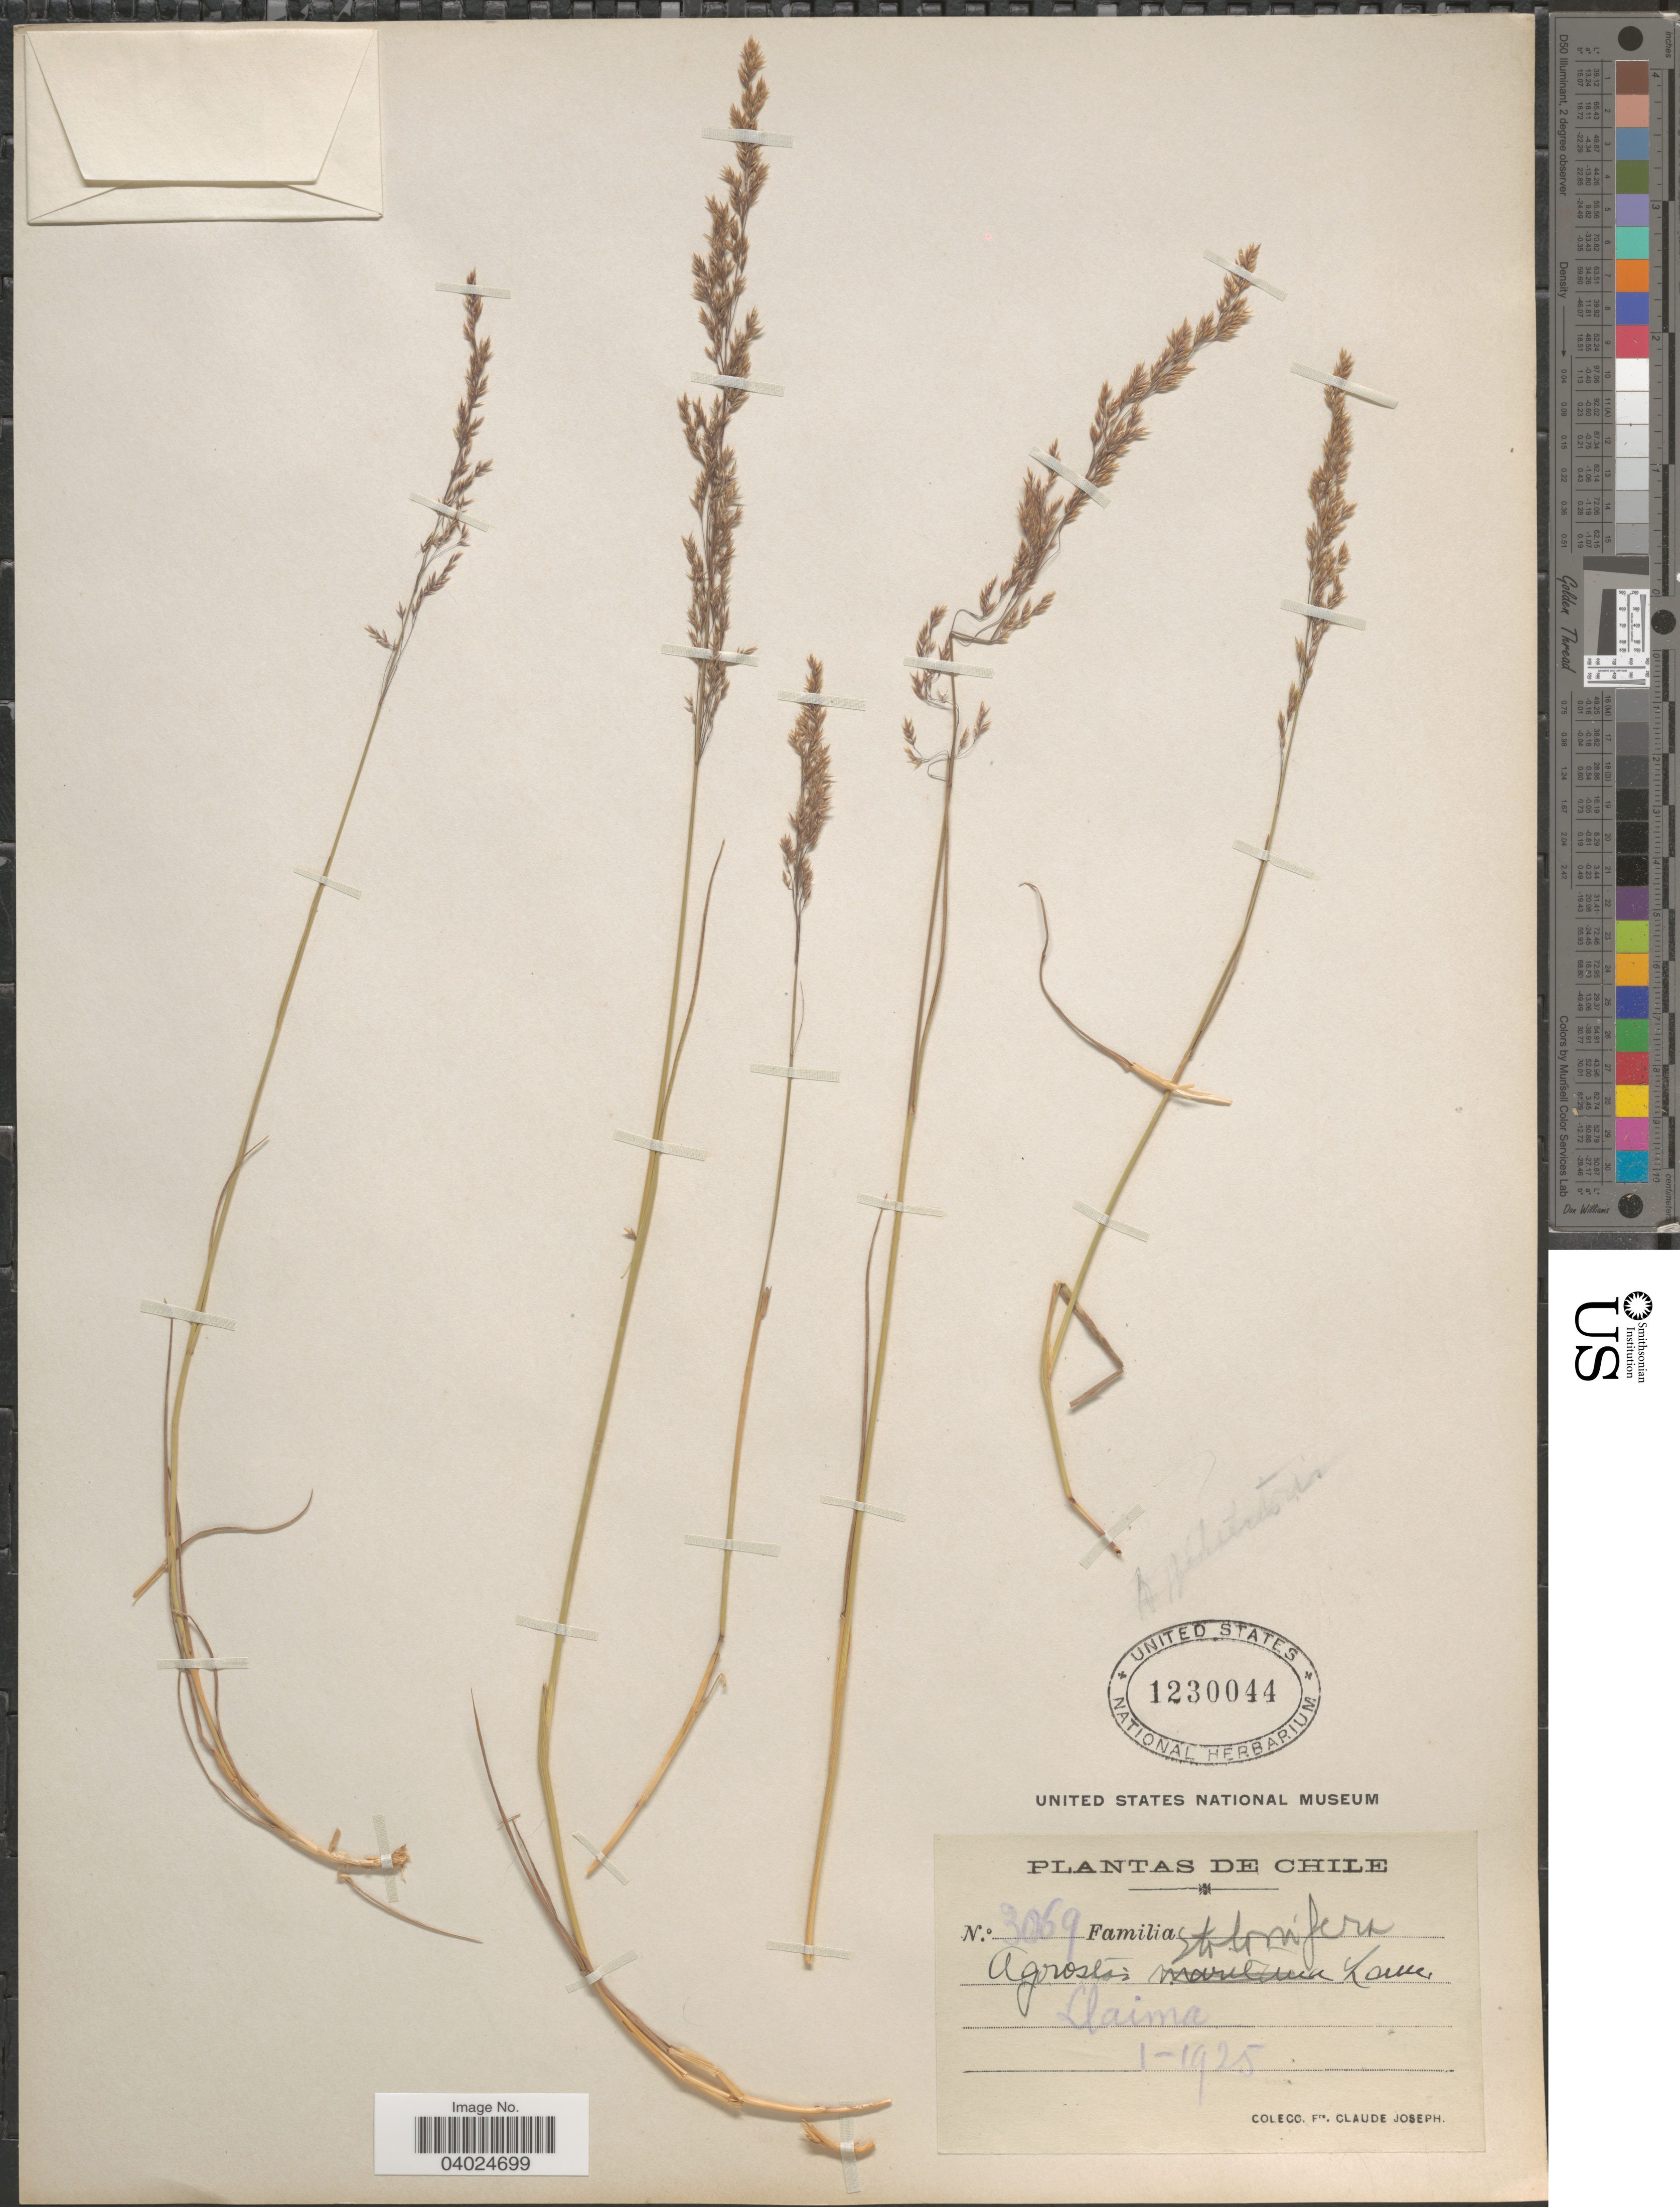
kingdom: Plantae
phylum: Tracheophyta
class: Liliopsida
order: Poales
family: Poaceae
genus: Agrostis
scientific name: Agrostis stolonifera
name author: L.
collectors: Bro. Claude-Joseph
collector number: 3069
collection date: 1925-01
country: Chile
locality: Llaima.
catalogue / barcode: US 1230044